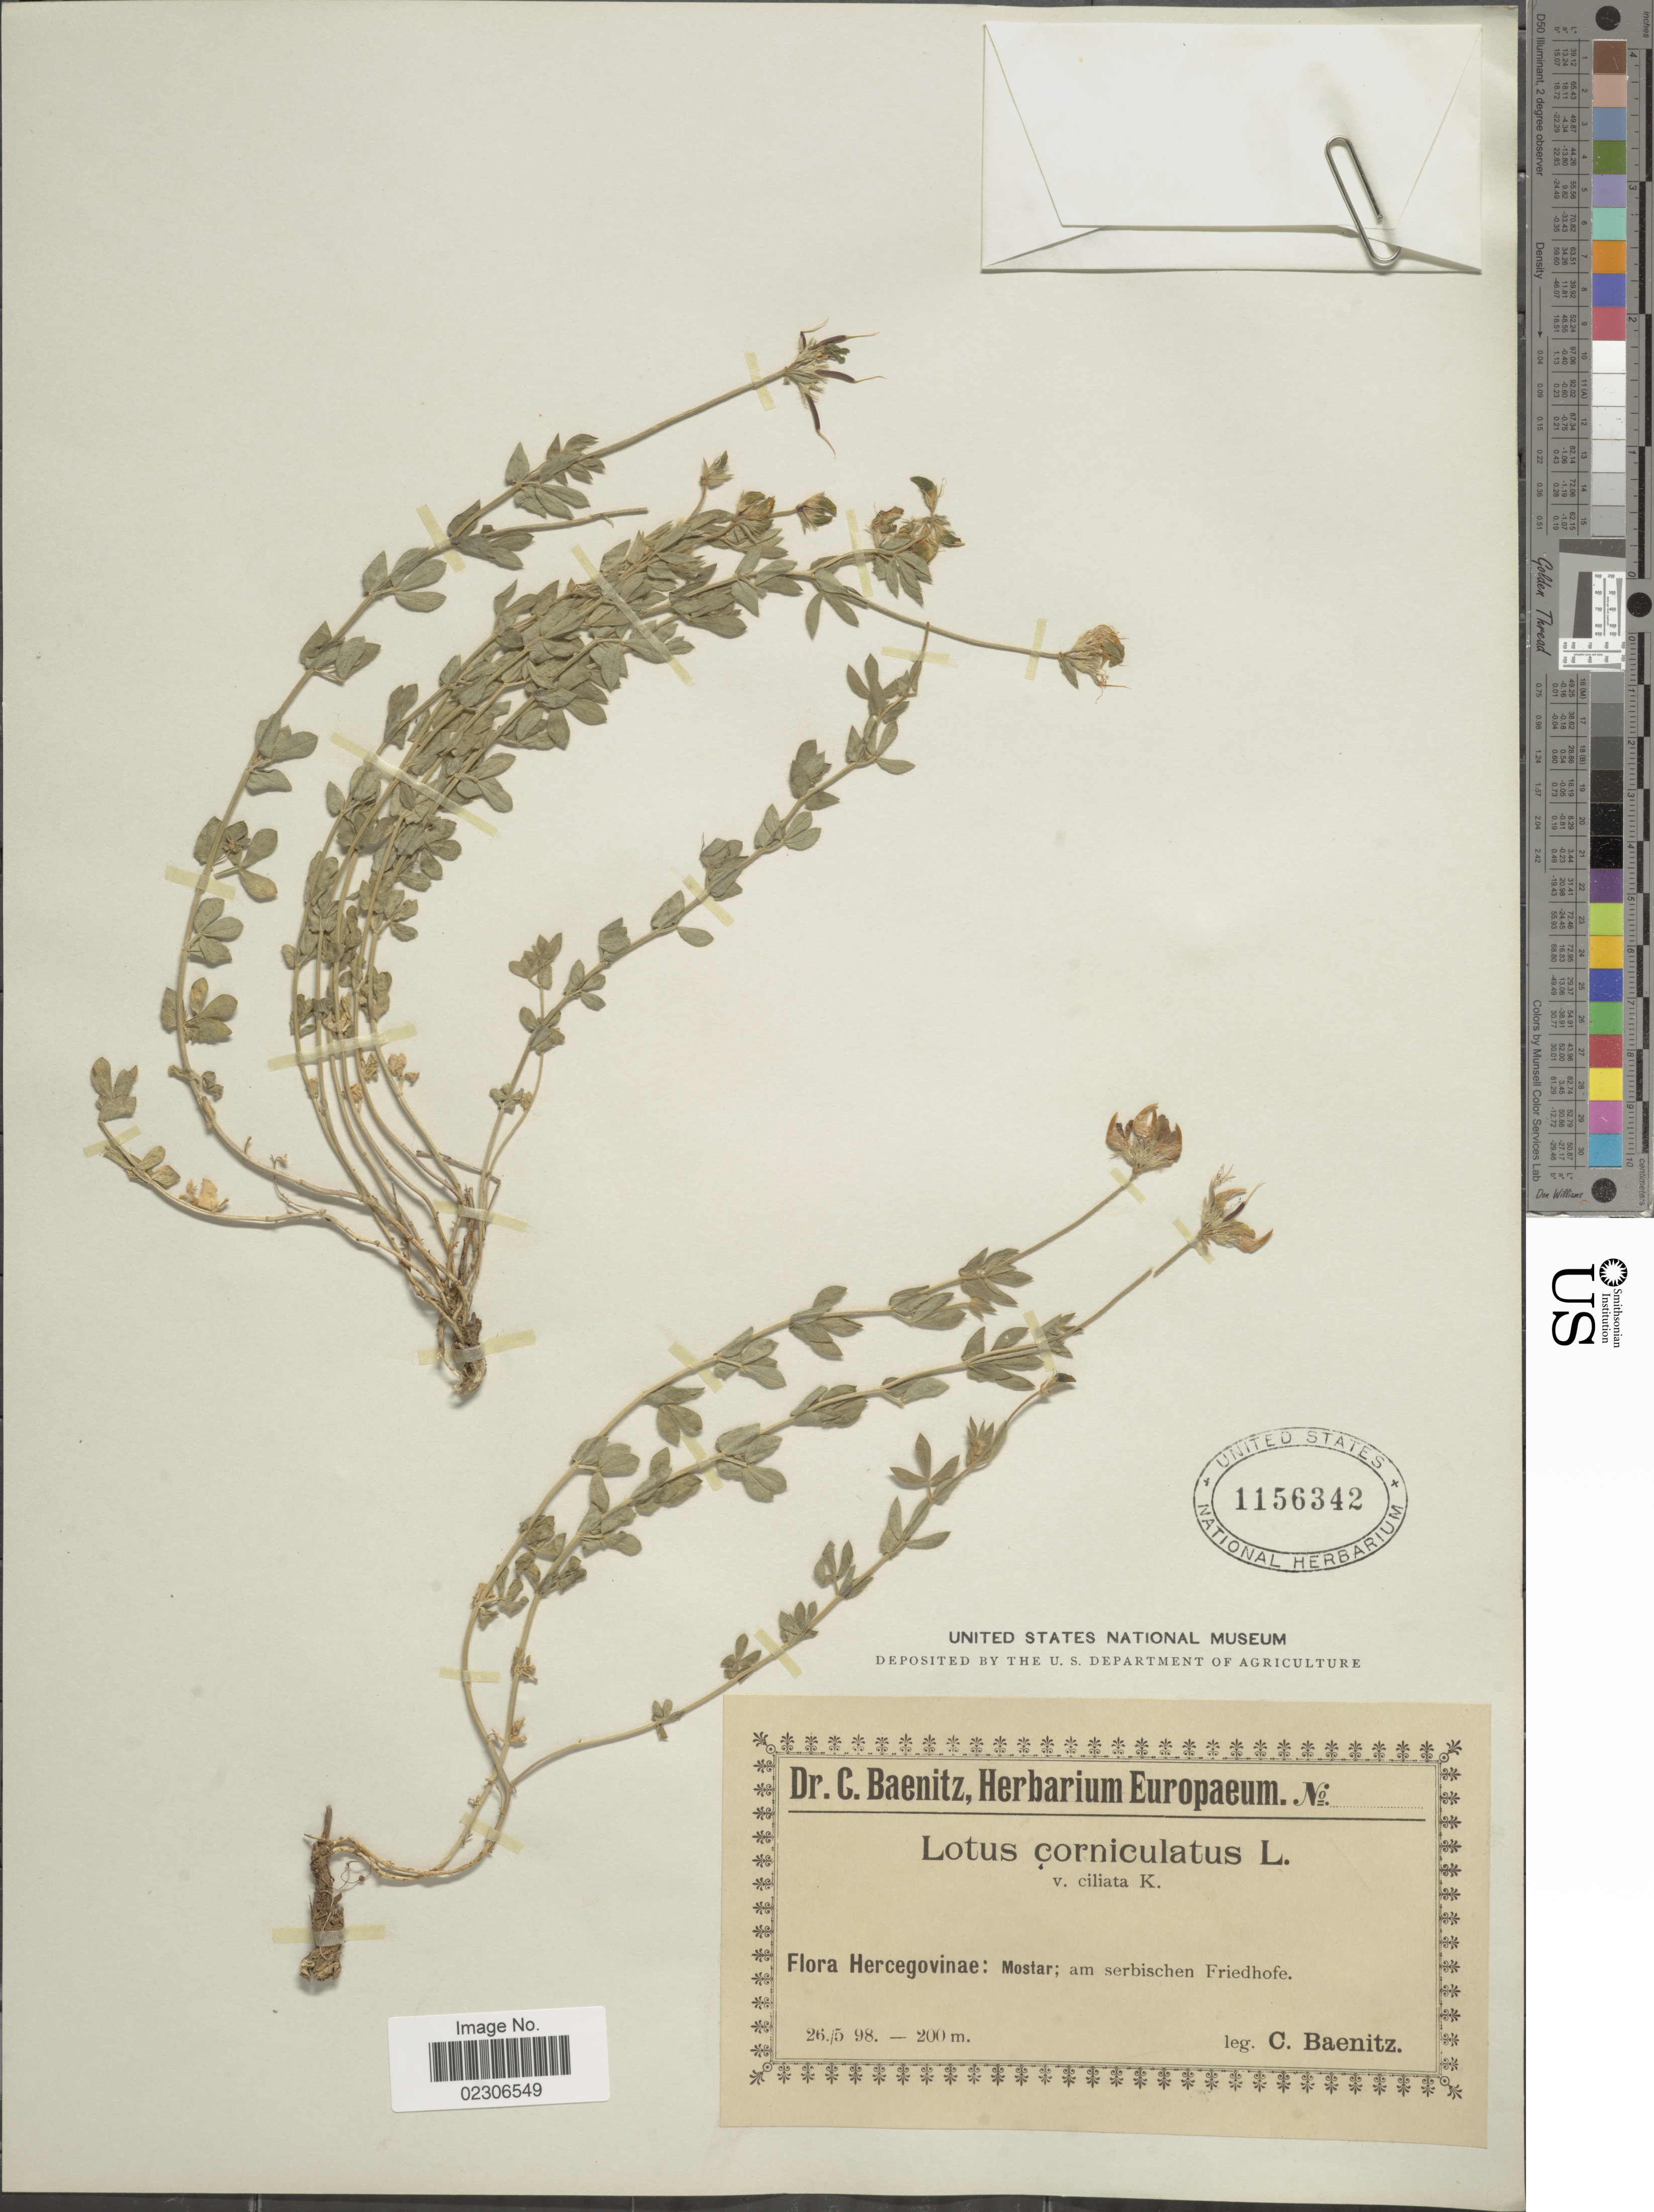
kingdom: Plantae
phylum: Tracheophyta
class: Magnoliopsida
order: Fabales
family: Fabaceae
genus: Lotus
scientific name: Lotus corniculatus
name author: L.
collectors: C. G. Baenitz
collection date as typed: Transcribed d/m/y: 26/5/98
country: Bosnia and Herzegovina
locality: Hercegovinae: Mostar; am serbischen Friedhofe. Mostar.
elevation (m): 200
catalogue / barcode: US 1156342